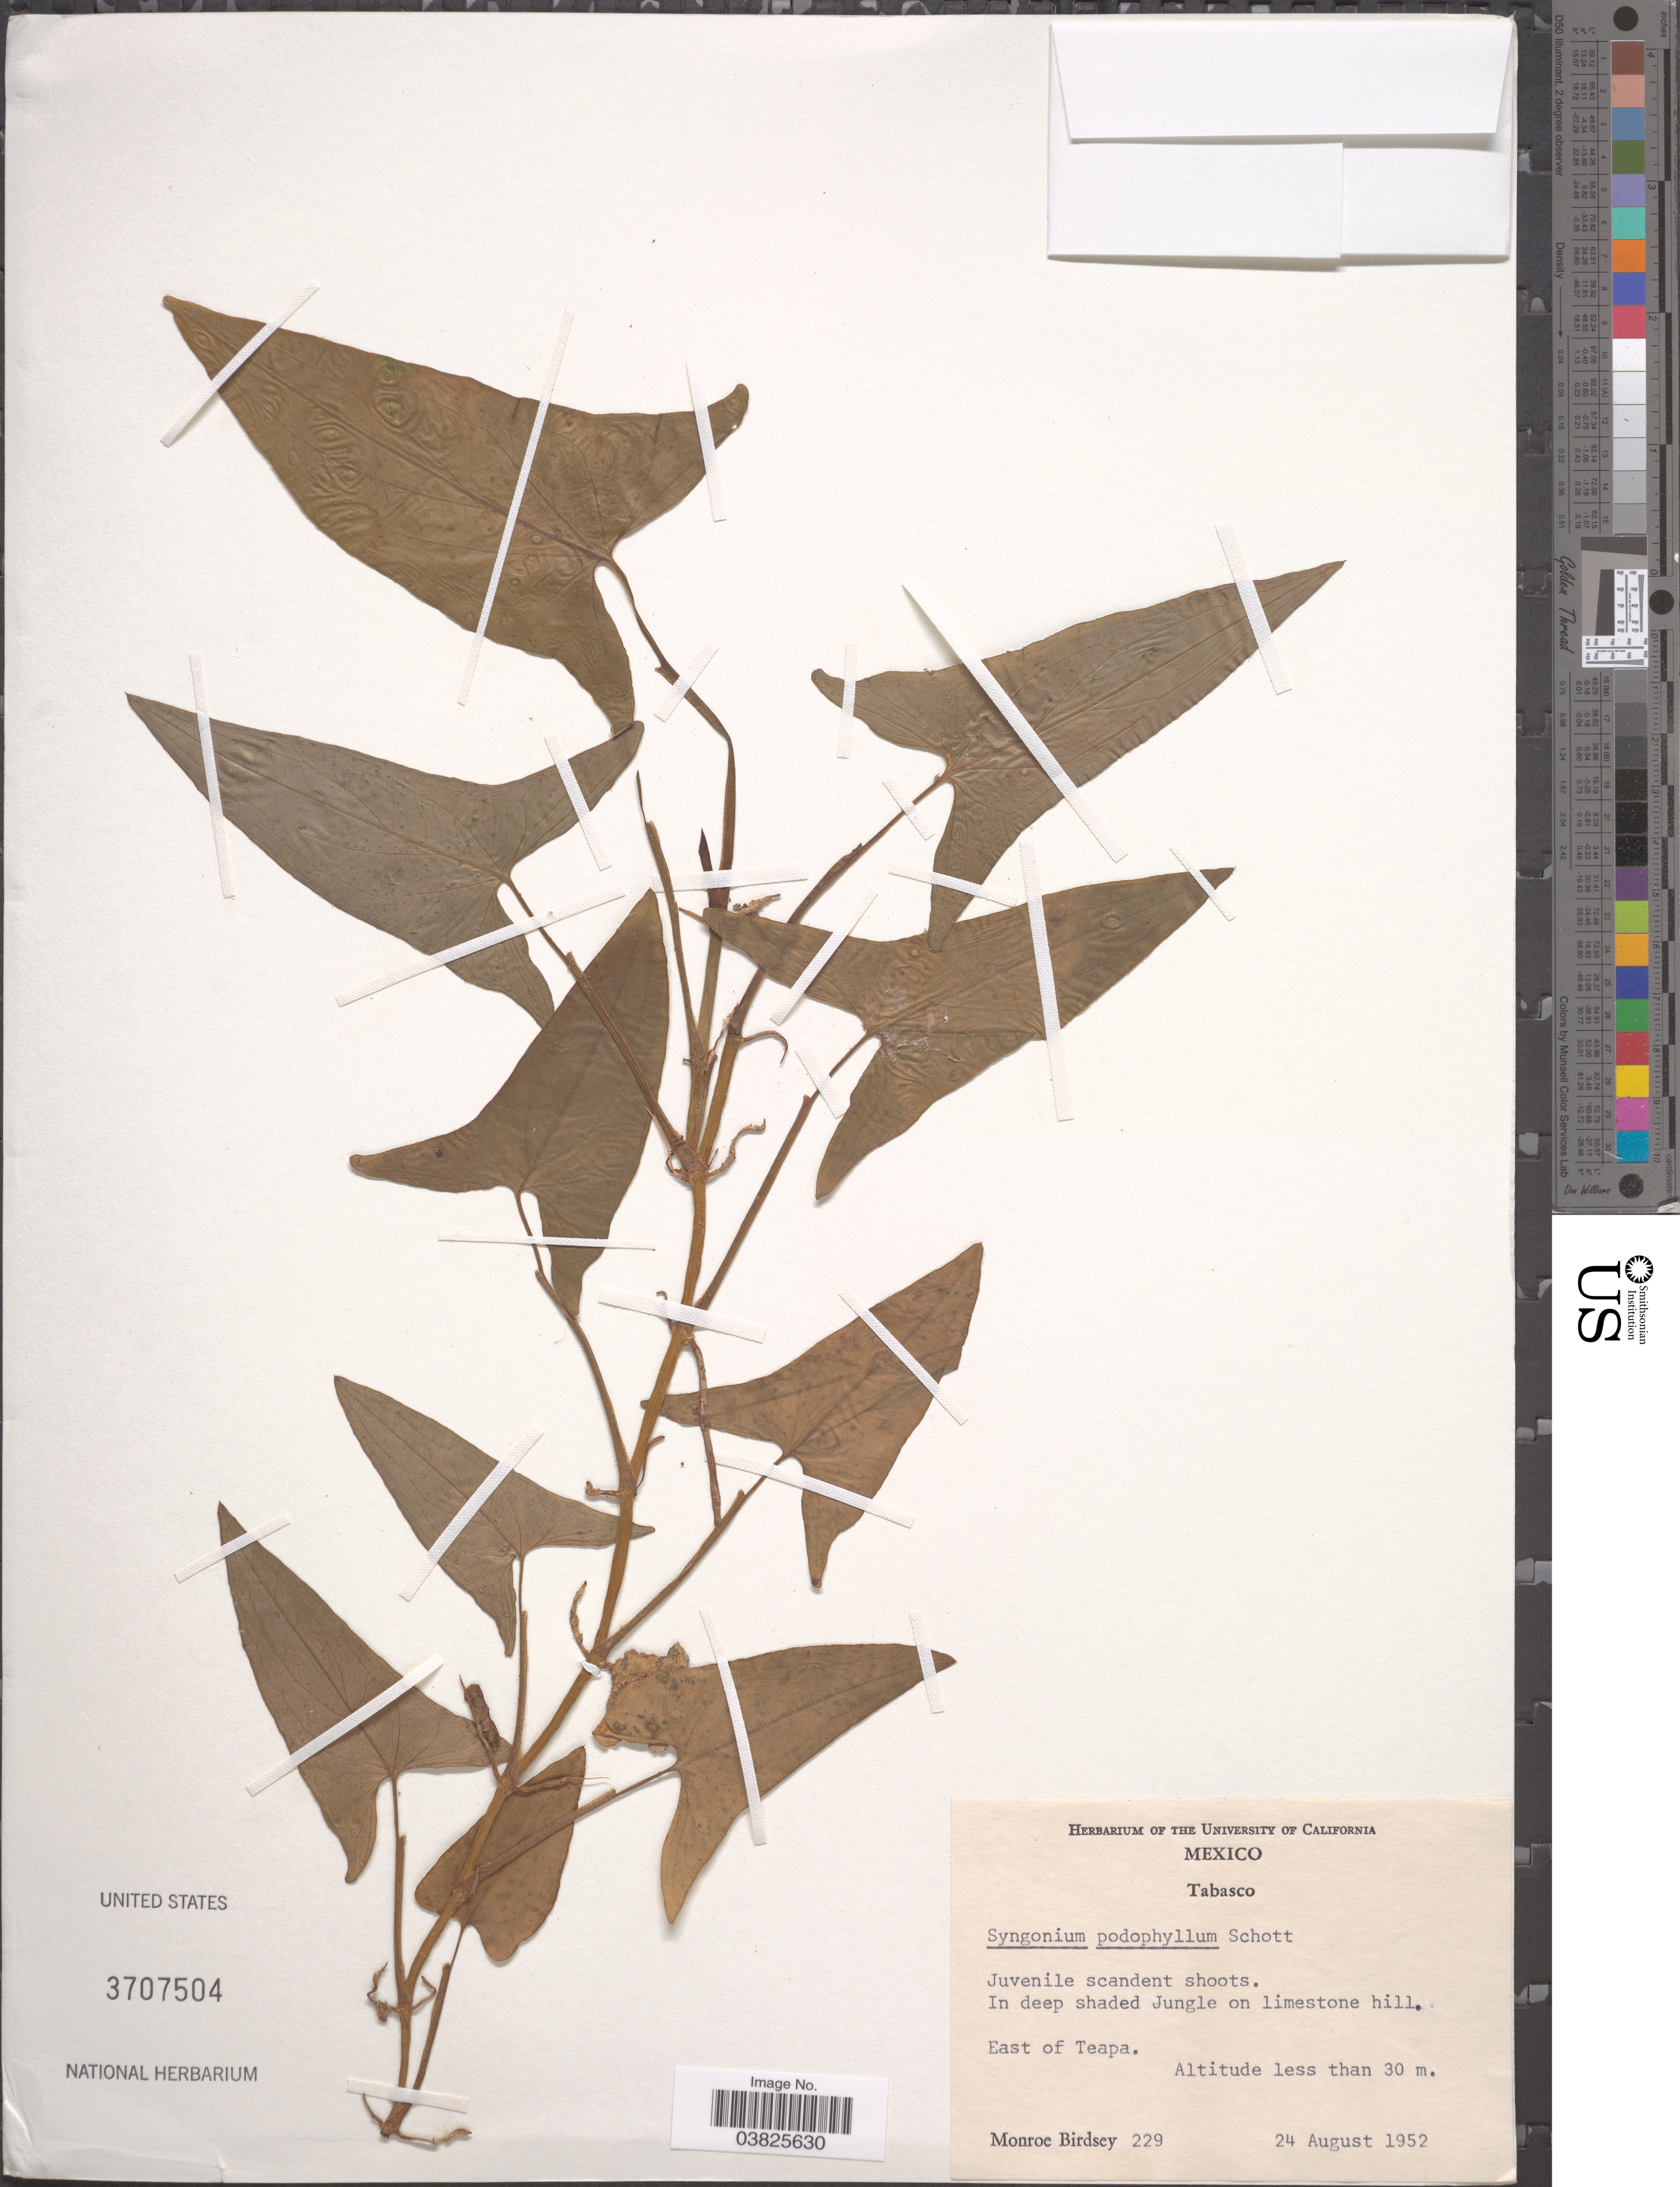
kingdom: Plantae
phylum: Tracheophyta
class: Liliopsida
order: Alismatales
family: Araceae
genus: Syngonium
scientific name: Syngonium podophyllum 'Lemon-Lime'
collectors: M. Birdsey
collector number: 229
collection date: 1952-08-24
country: Mexico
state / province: Tabasco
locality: On limestone hill. East of Teapa.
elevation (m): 30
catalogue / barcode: US 3707504